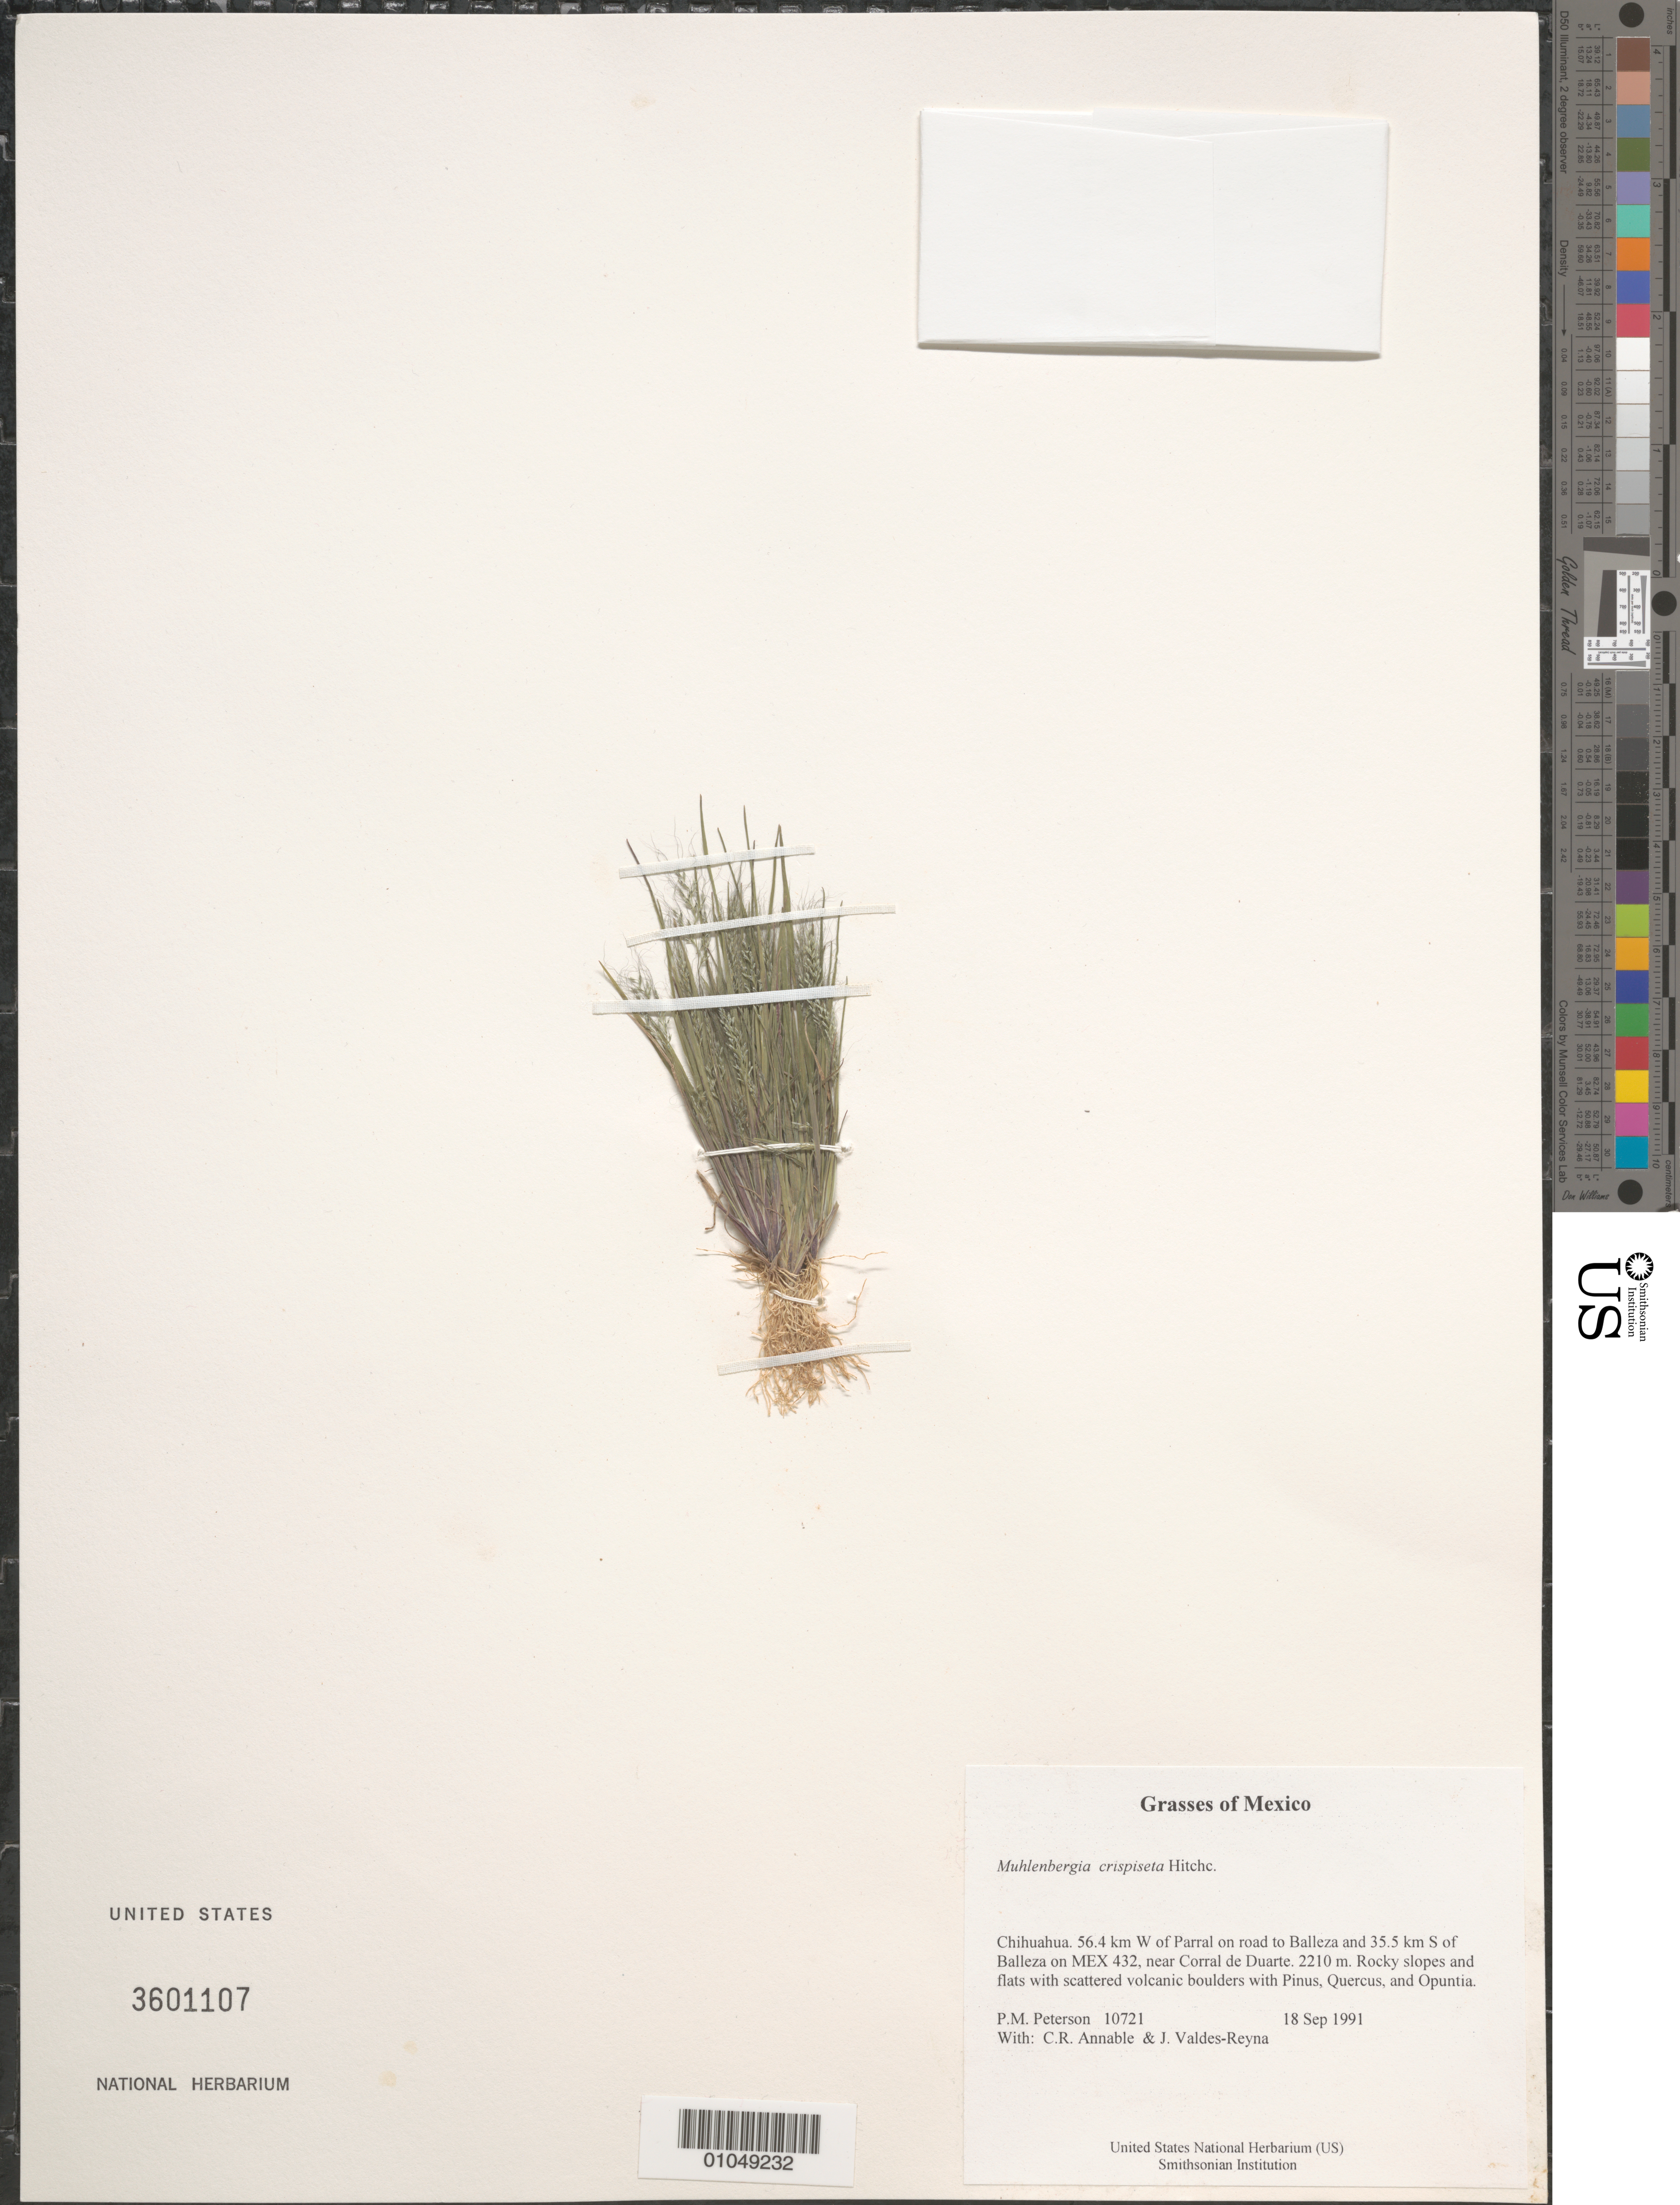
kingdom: Plantae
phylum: Tracheophyta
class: Liliopsida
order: Poales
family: Poaceae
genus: Muhlenbergia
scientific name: Muhlenbergia crispiseta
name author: Hitchc.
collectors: P. M. Peterson, C. R. Annable & J. Valdés-Reyna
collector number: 10721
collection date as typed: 18 Sep 1991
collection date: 1991-09-18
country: Mexico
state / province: Chihuahua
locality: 56.4 km W of Parral on road to Balleza and 35.5 km S of Balleza on MEX 432, near Corral de Duarte.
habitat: Rocky slopes and flats with scattered volcanic boulders with Pinus, Quercus, and Opuntia.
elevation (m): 2210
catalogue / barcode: US 3601107